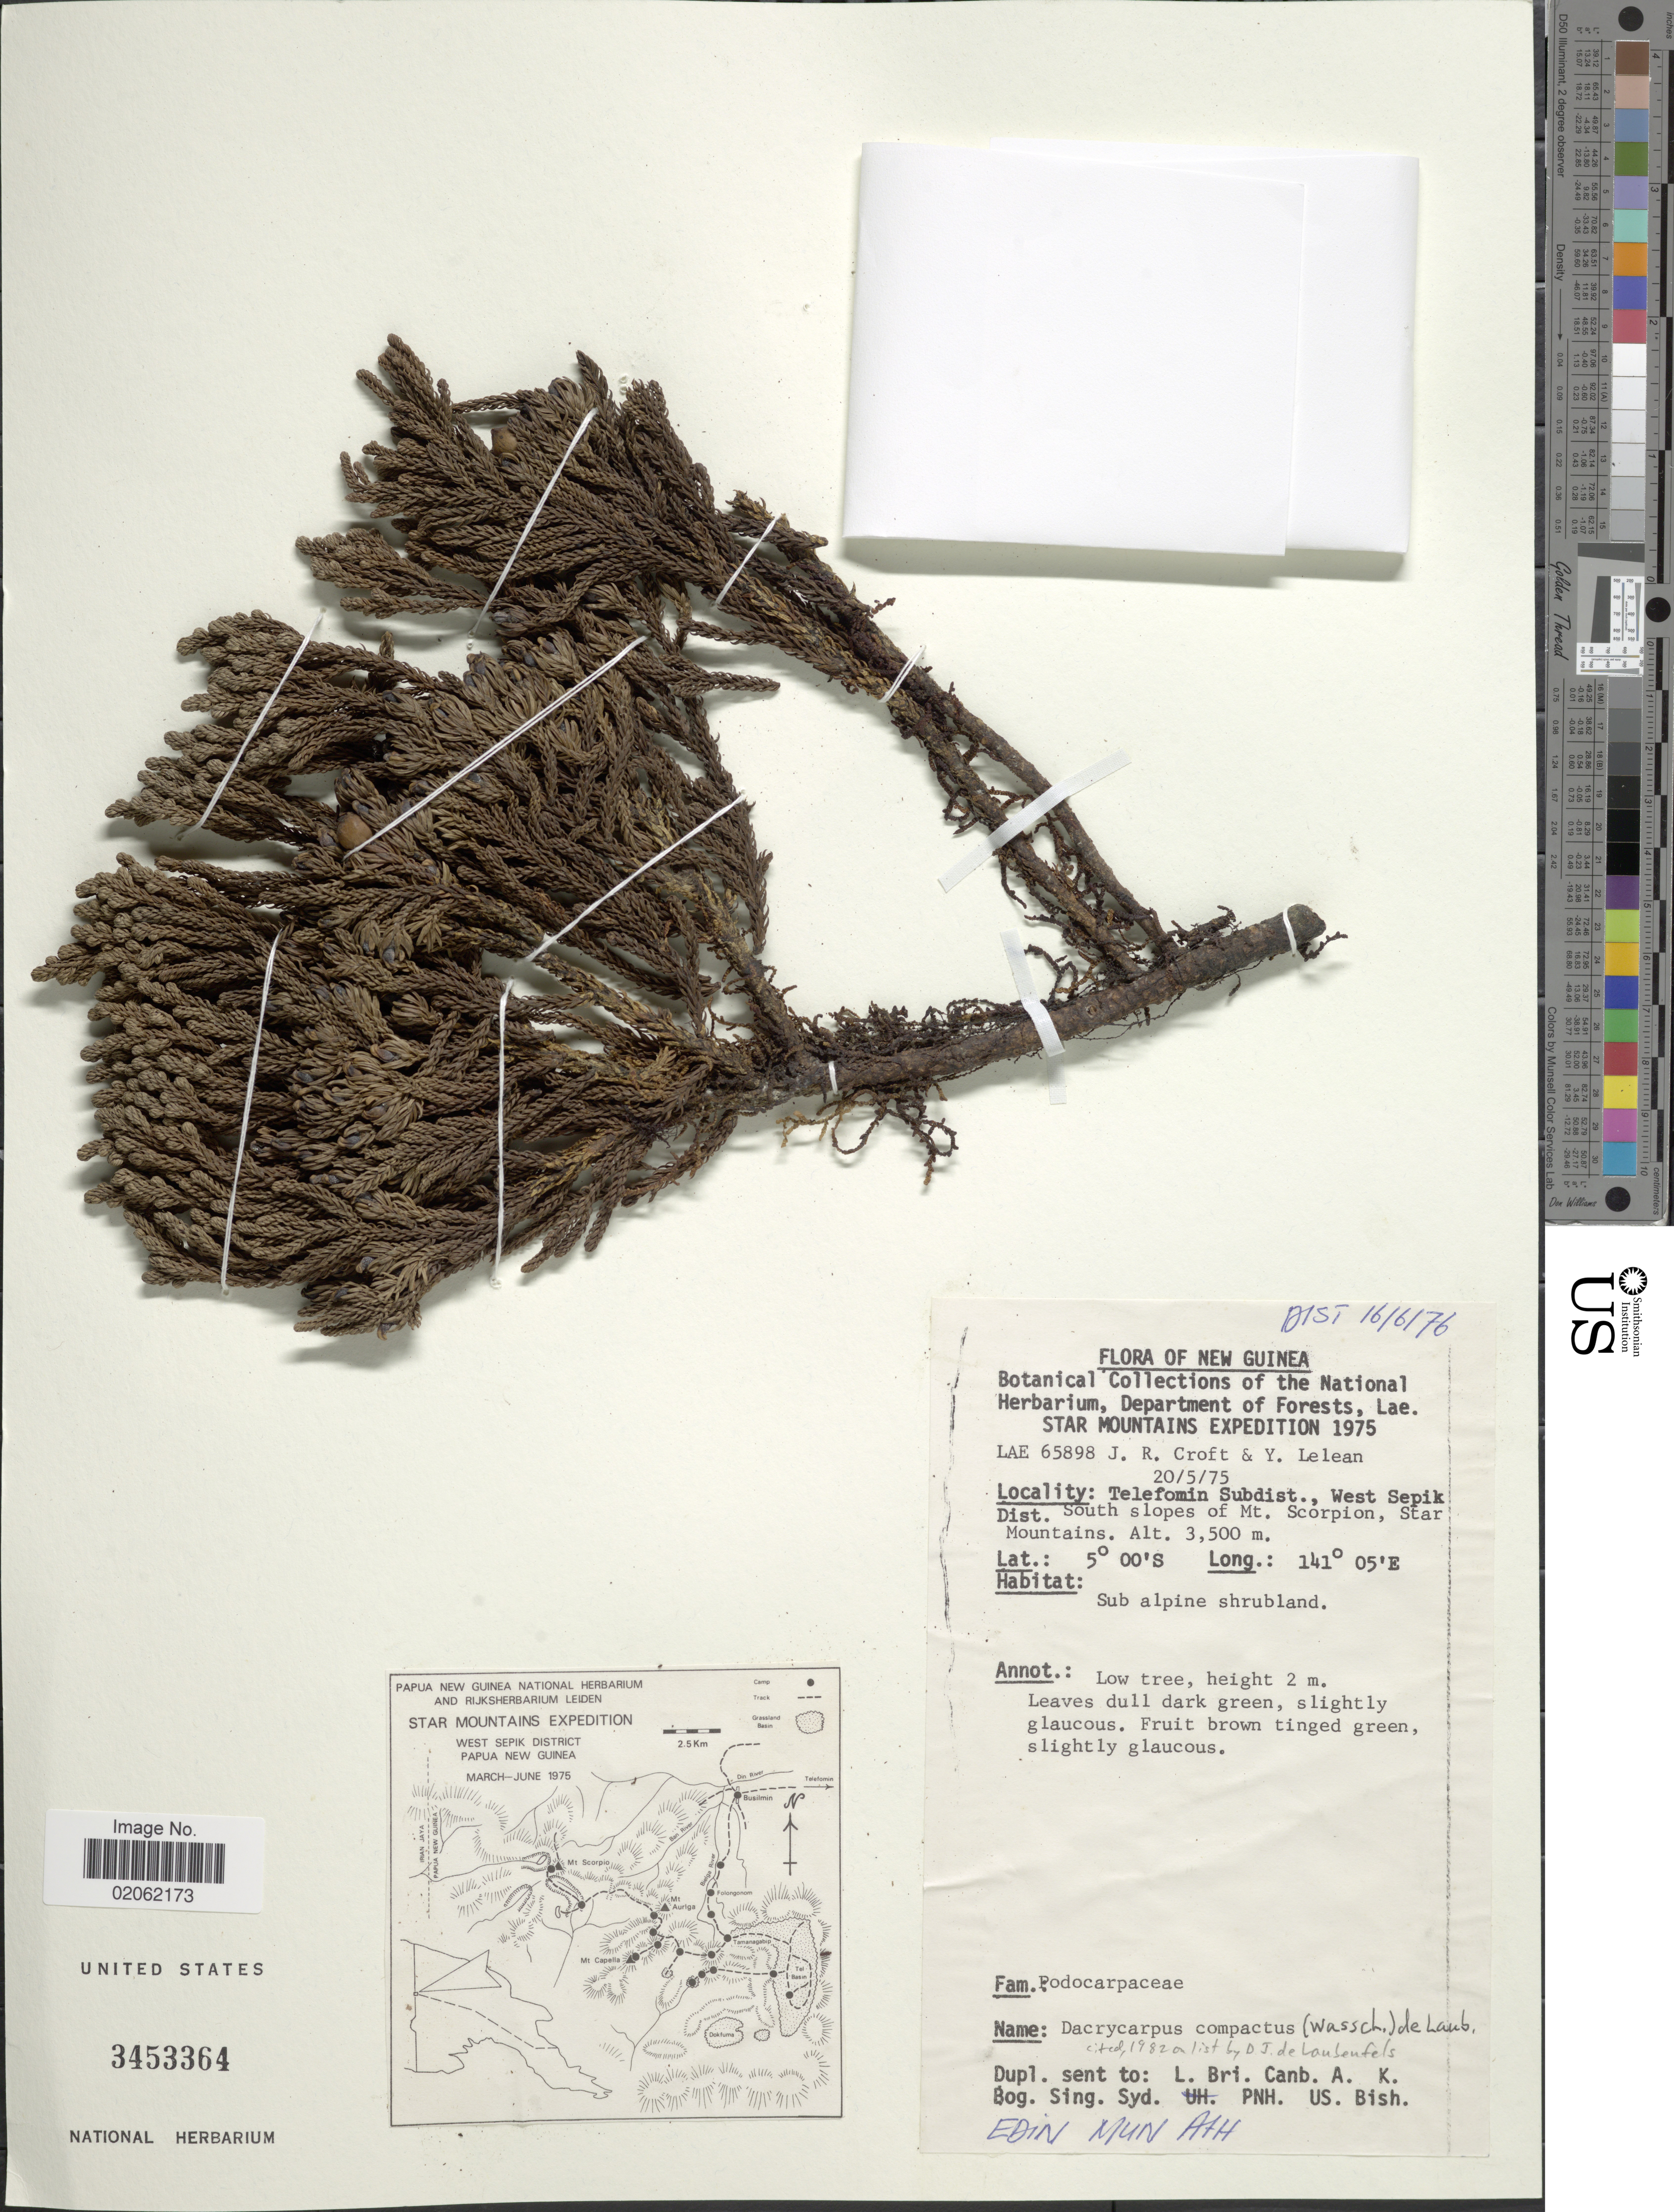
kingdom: Plantae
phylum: Tracheophyta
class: Pinopsida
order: Pinales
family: Podocarpaceae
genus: Dacrycarpus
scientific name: Dacrycarpus compactus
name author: (Wasscher) de Laub.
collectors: J. R. Croft & Y. Lelean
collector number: LAE 65898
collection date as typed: Transcribed d/m/y: 20/5/75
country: Papua New Guinea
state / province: Sandaun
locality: New Guinea, Telefomin Subdist., West Sepik Dist. South slopes of Mt Scorpion, Star Mountains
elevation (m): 3500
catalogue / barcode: US 3453364